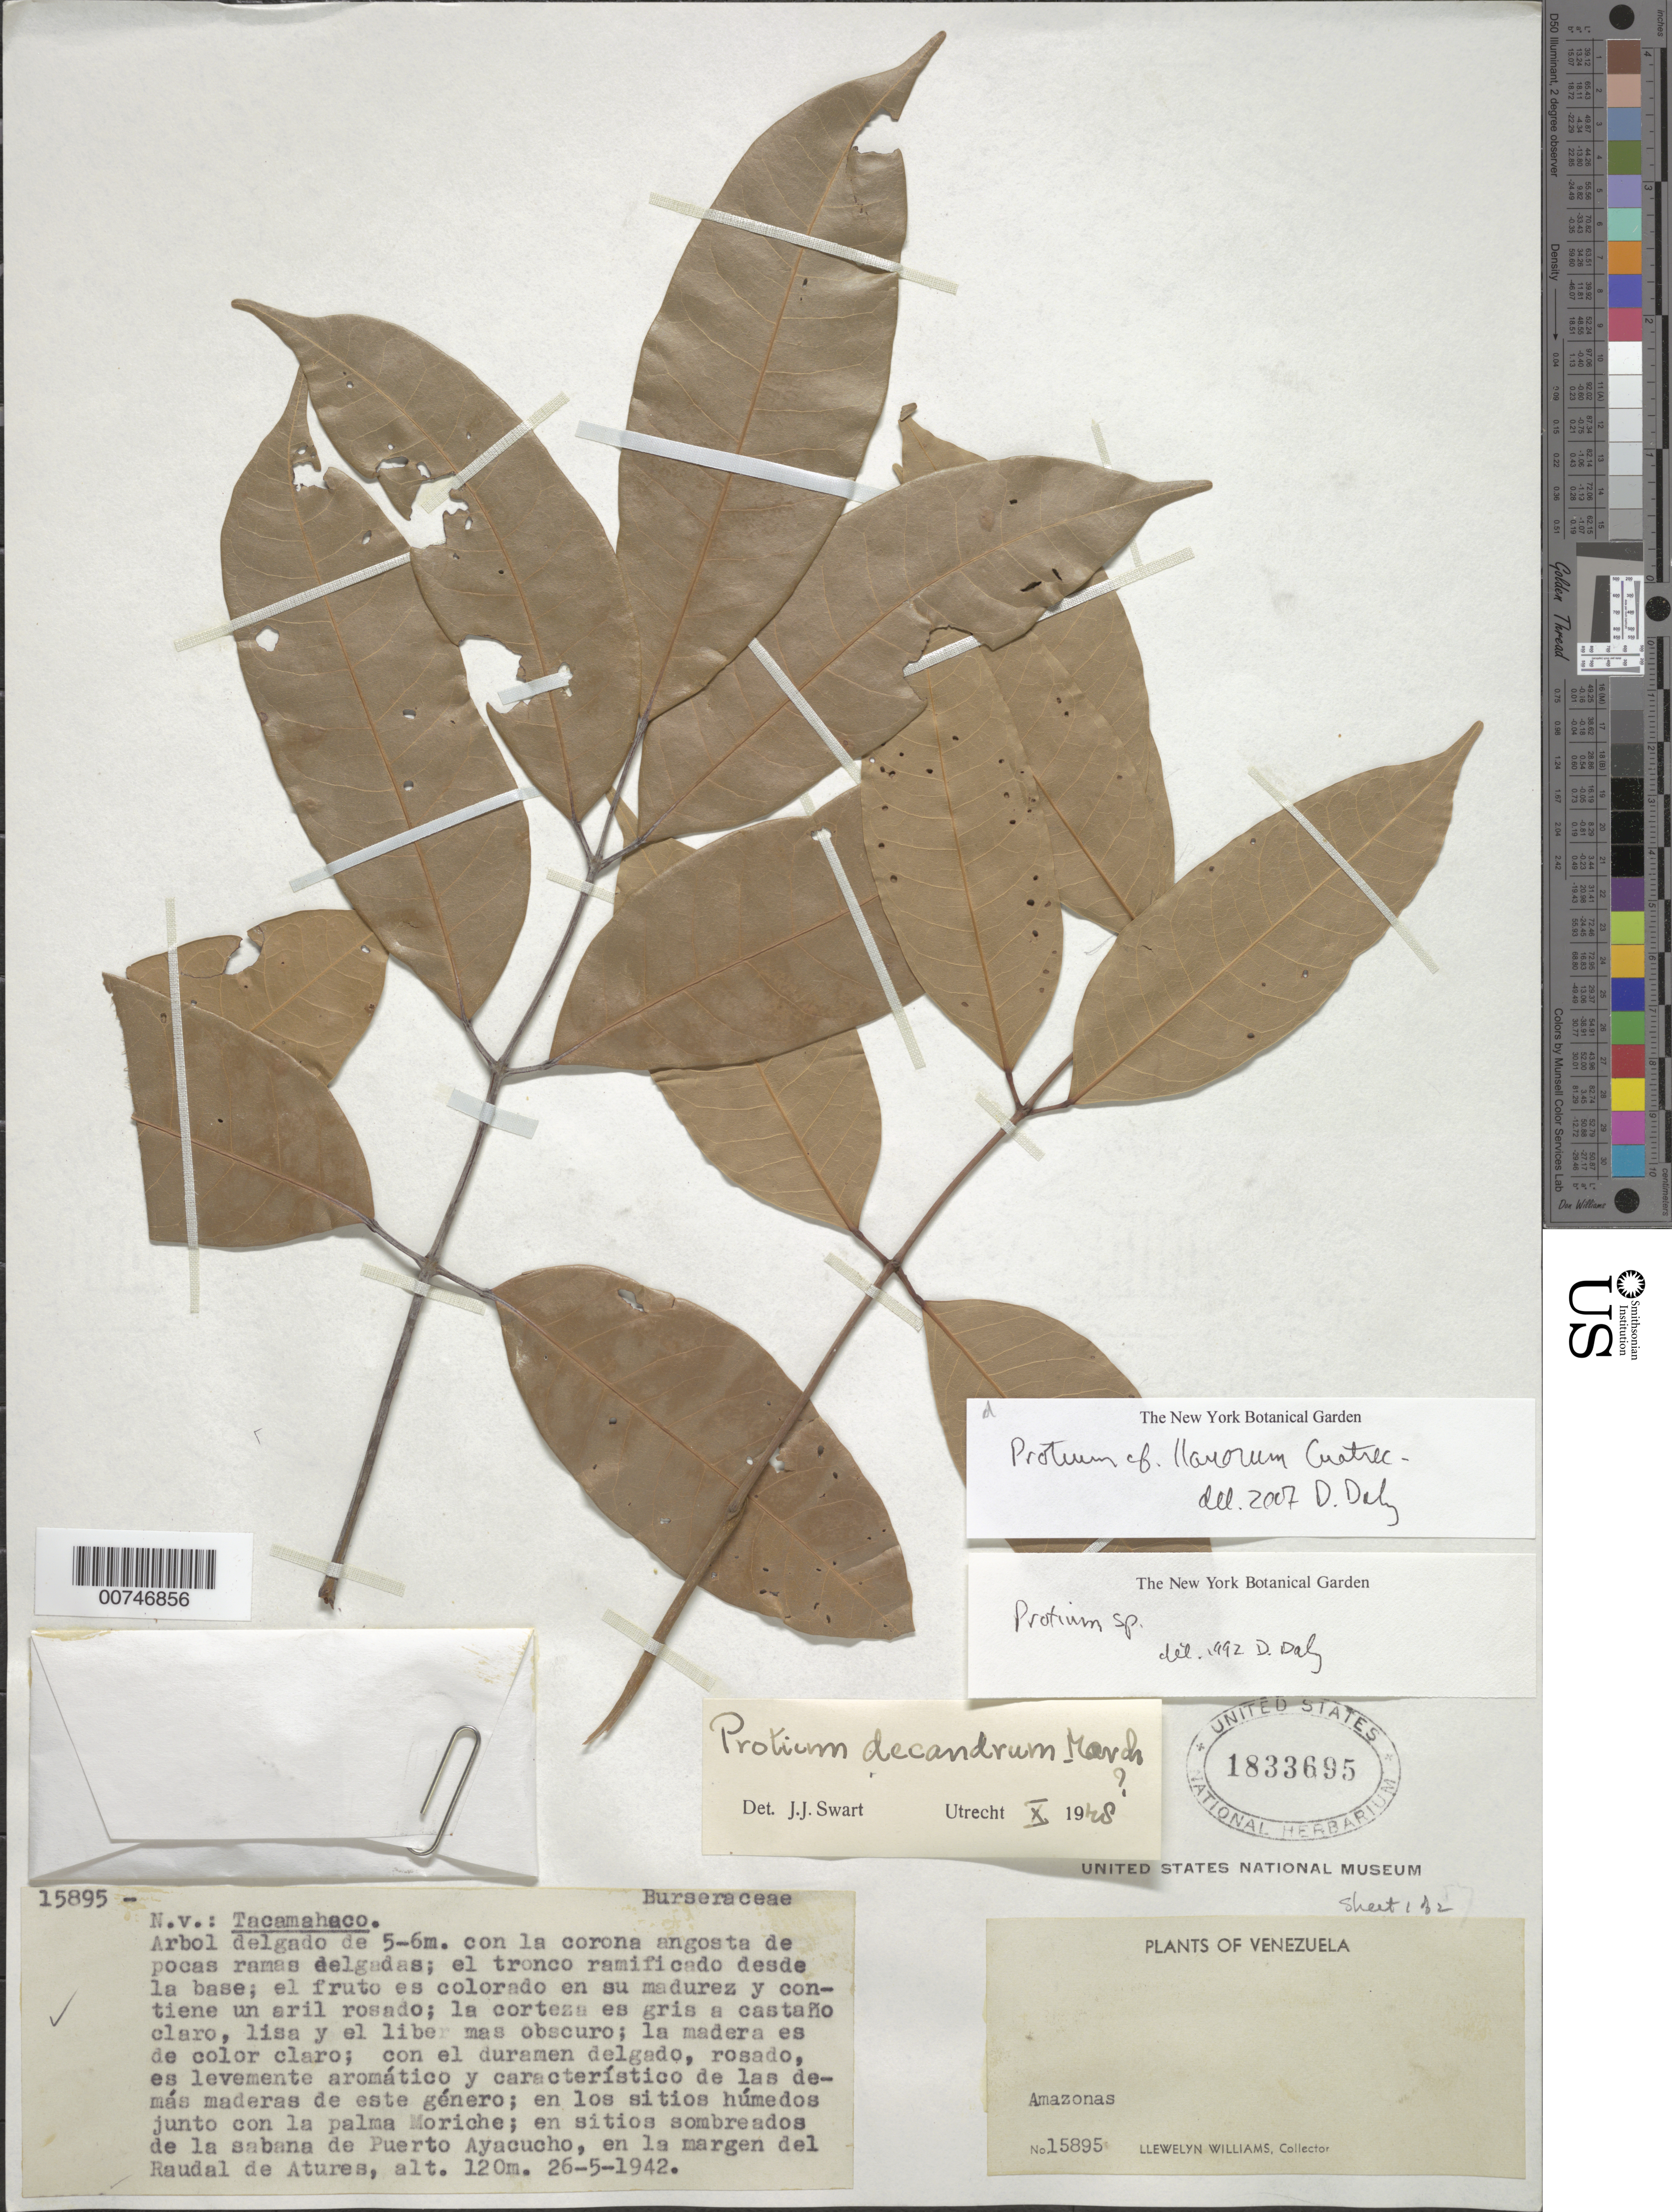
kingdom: Plantae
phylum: Tracheophyta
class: Magnoliopsida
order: Sapindales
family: Burseraceae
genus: Protium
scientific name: Protium llanorum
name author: Cuatrec.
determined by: Daly, D. C.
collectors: Ll. Williams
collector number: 15895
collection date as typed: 26-Jun-42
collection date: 1942-06-26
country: Venezuela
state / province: Amazonas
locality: Puerto Ayacucho, Raudal de Atures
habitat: Sitios húmedos junto con la palma Moriche; en sitios sombreados de la sabana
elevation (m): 120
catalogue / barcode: US 1833695